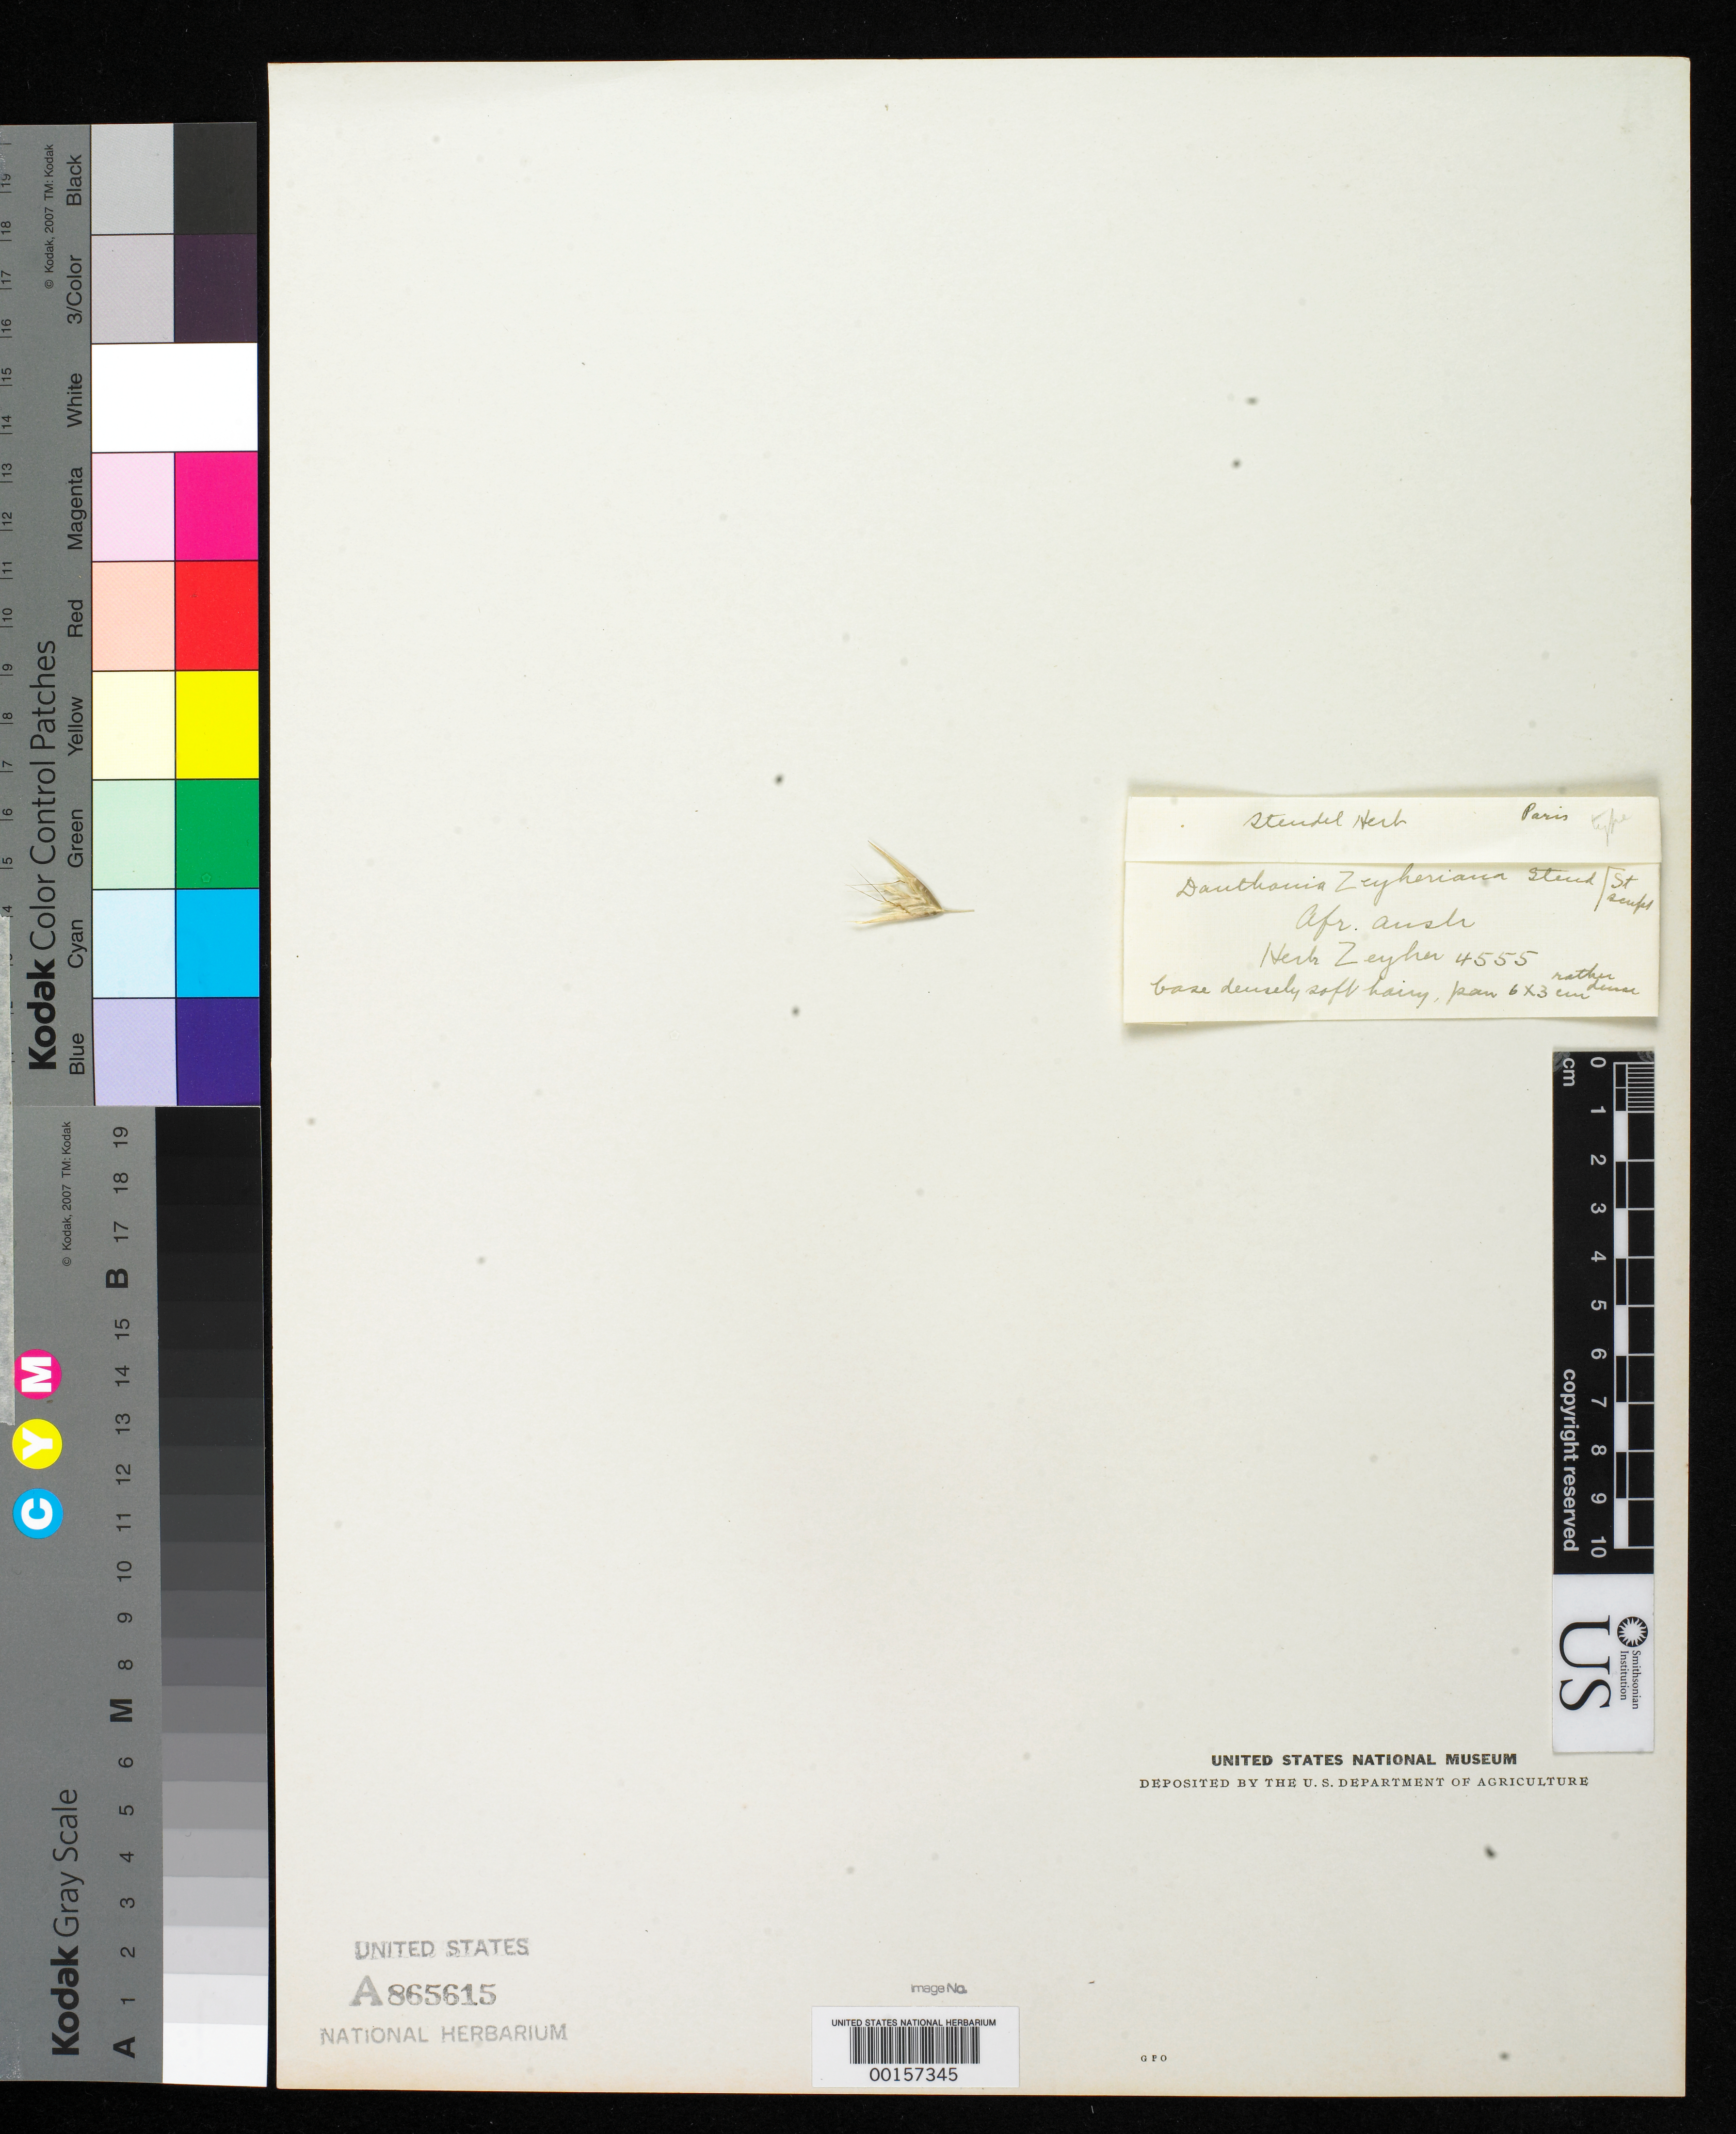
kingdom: Plantae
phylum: Tracheophyta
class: Liliopsida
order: Poales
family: Poaceae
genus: Danthonia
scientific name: Danthonia zeyheriana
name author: Steud.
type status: Type Fragment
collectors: C. Zeyher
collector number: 4555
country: South Africa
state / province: Western Cape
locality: Cape of Good Hope.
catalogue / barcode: US 865615A